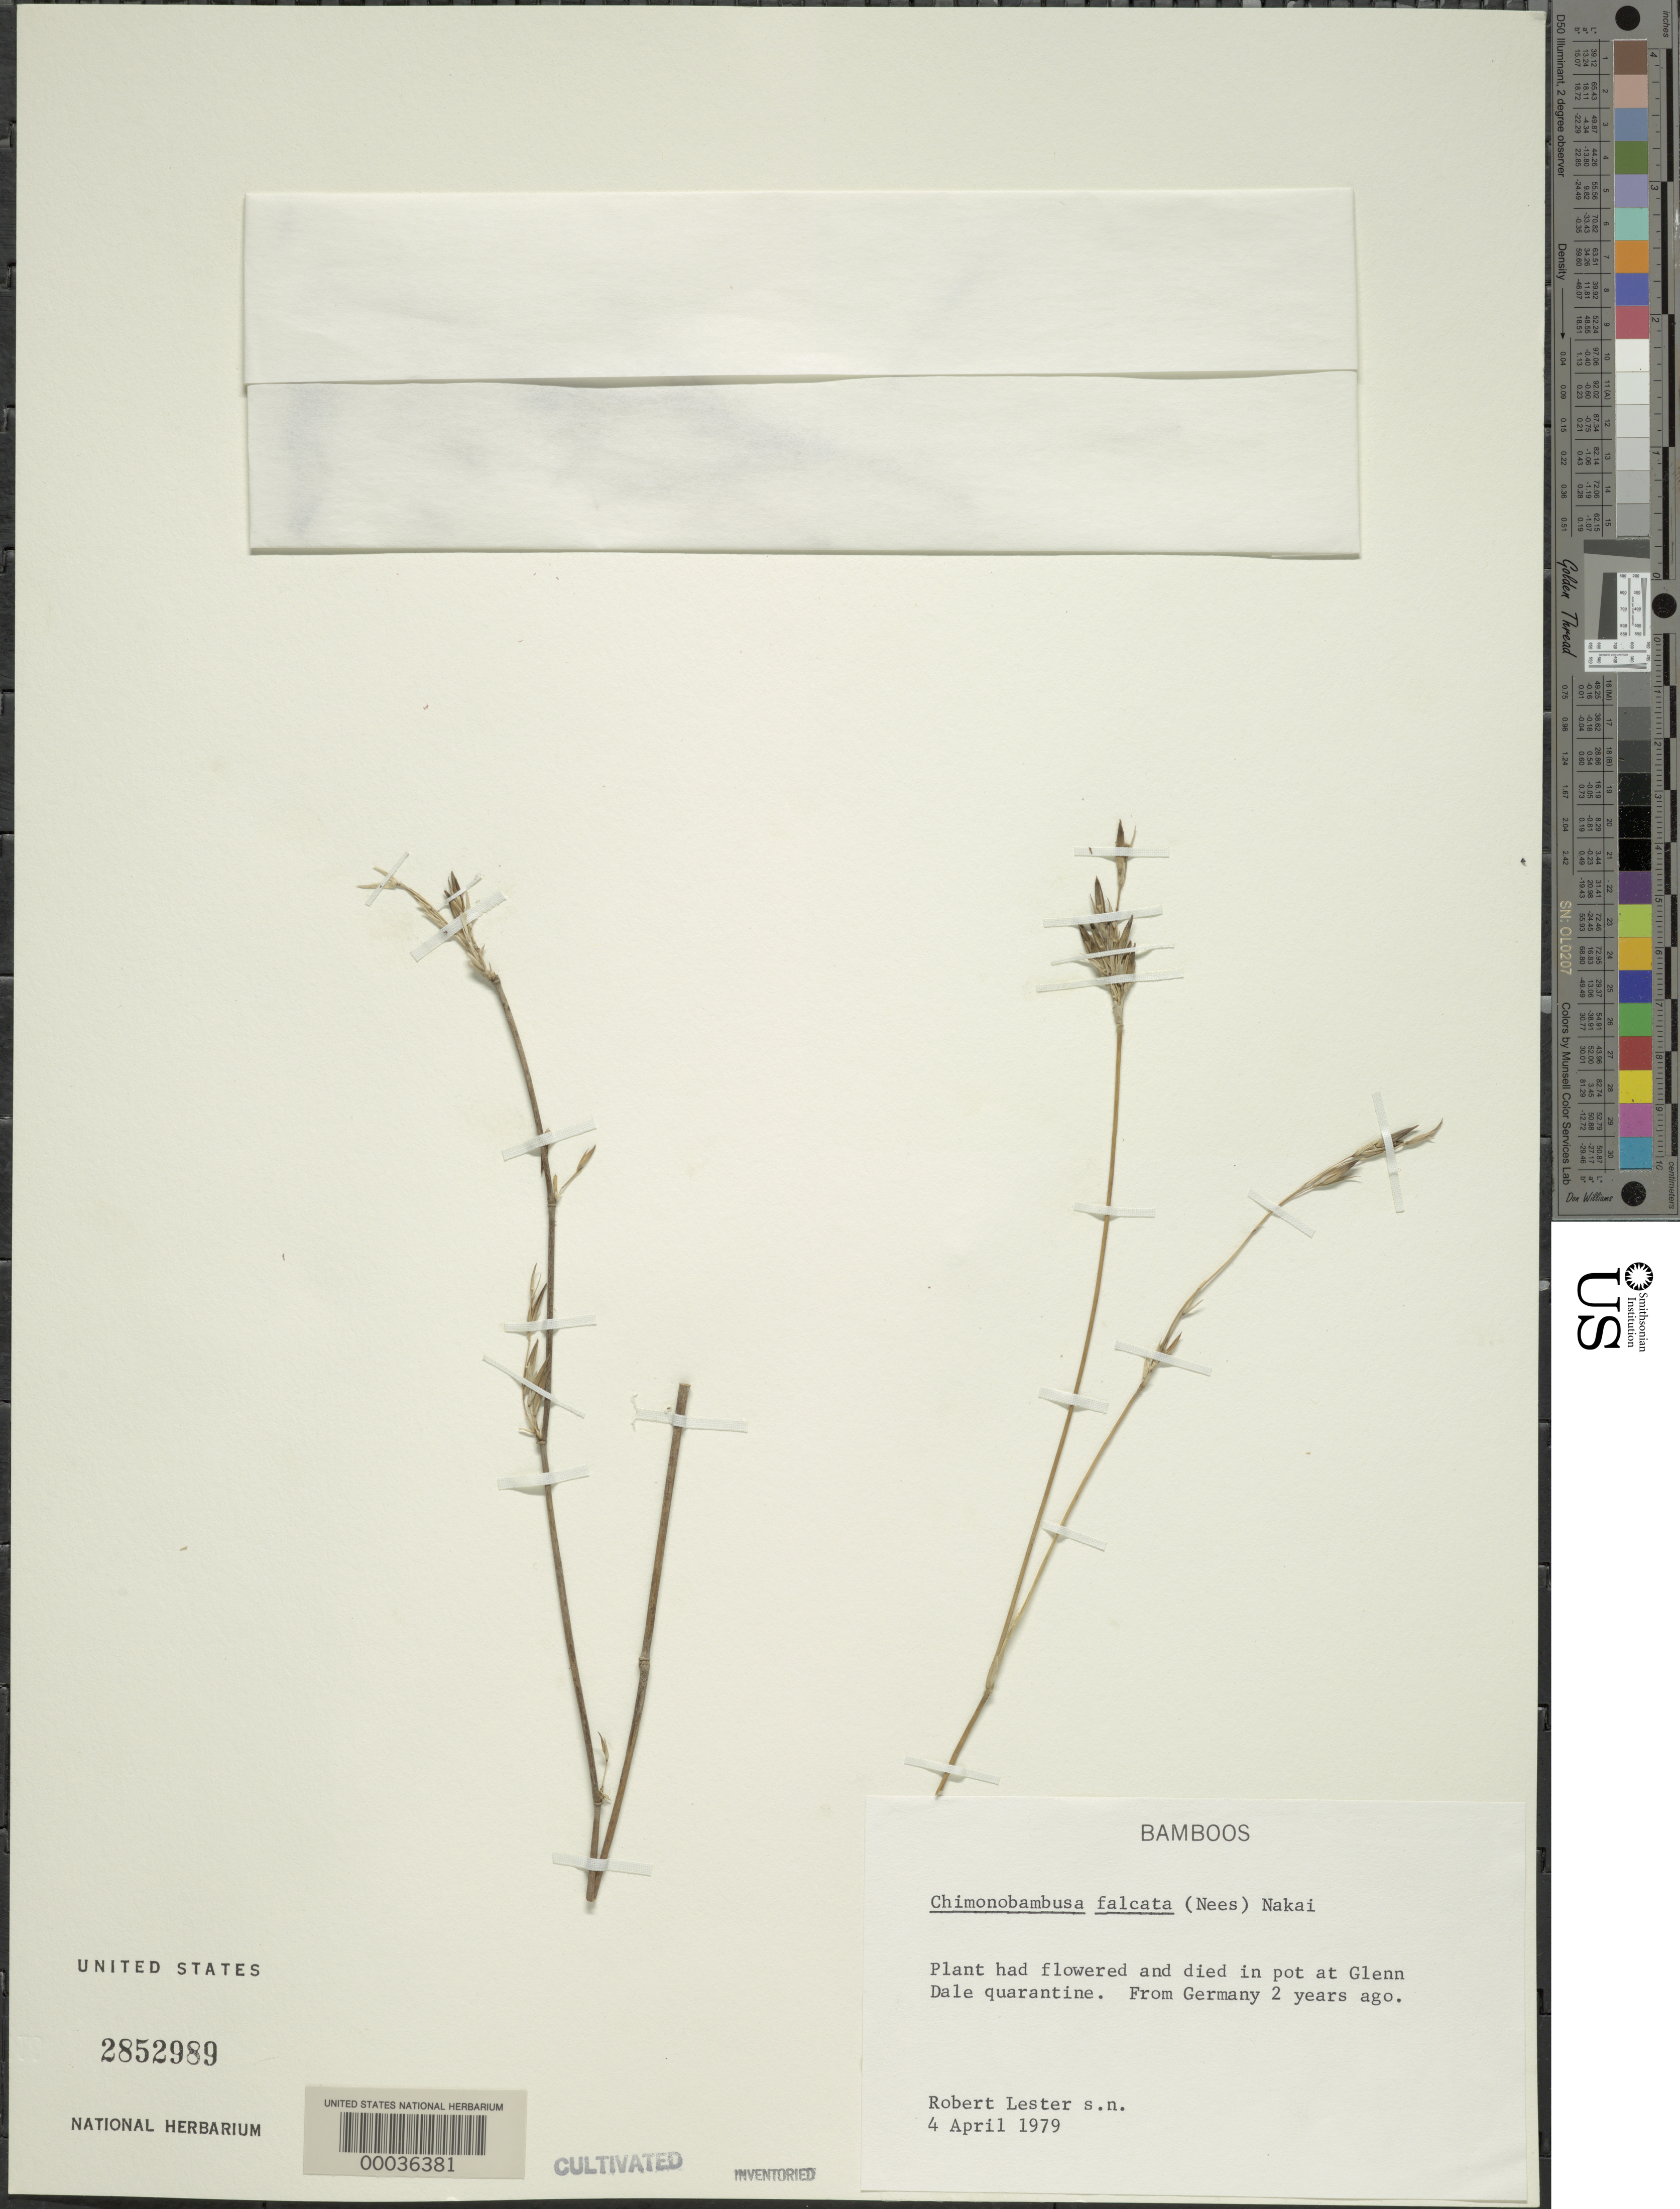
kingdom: Plantae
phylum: Tracheophyta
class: Liliopsida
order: Poales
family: Poaceae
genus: Drepanostachyum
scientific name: Drepanostachyum falconeri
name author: (Hook. f. ex Munro) Soderstr.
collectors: R. Lester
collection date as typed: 04 Apr 1979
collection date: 1979-04-04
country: United States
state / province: Maryland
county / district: Prince George's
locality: Glenn dale quarantine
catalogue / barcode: US 2852989